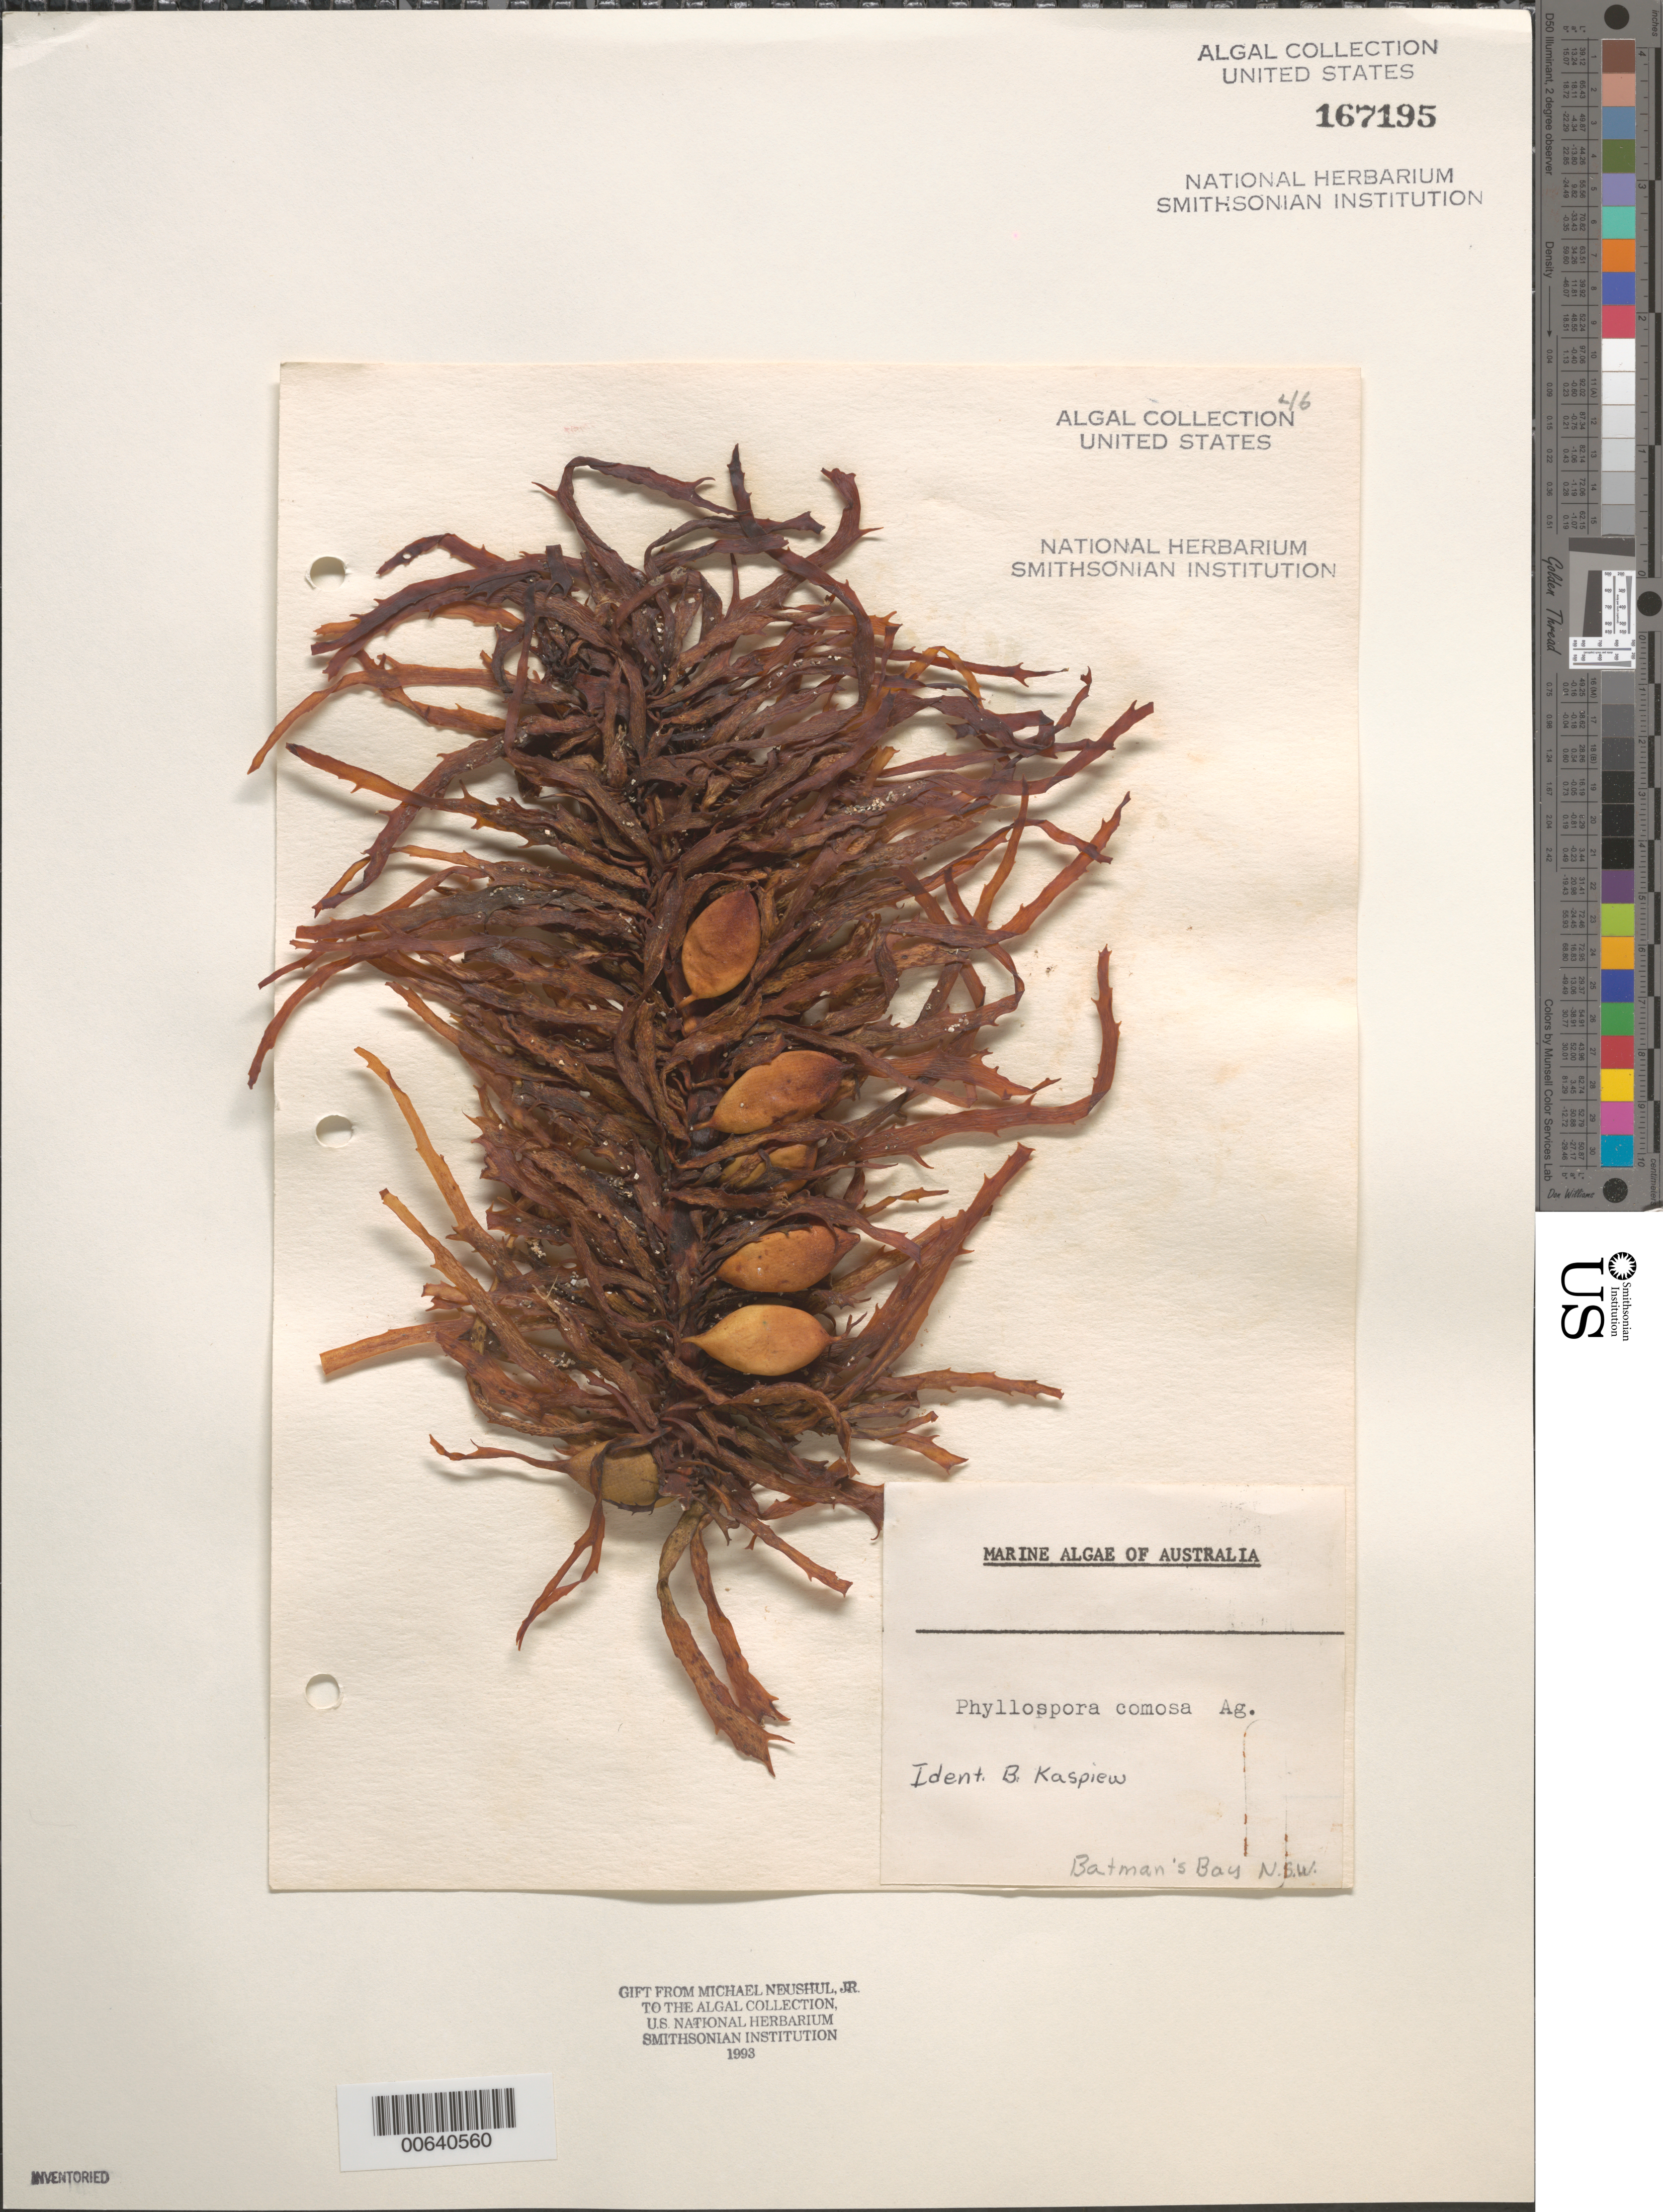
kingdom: Chromista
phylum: Ochrophyta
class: Phaeophyceae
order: Fucales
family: Seirococcaceae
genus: Phyllospora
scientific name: Phyllospora comosa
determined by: Kaspiew, B.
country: Australia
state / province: New South Wales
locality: Batman's Bay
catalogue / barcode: US 167195